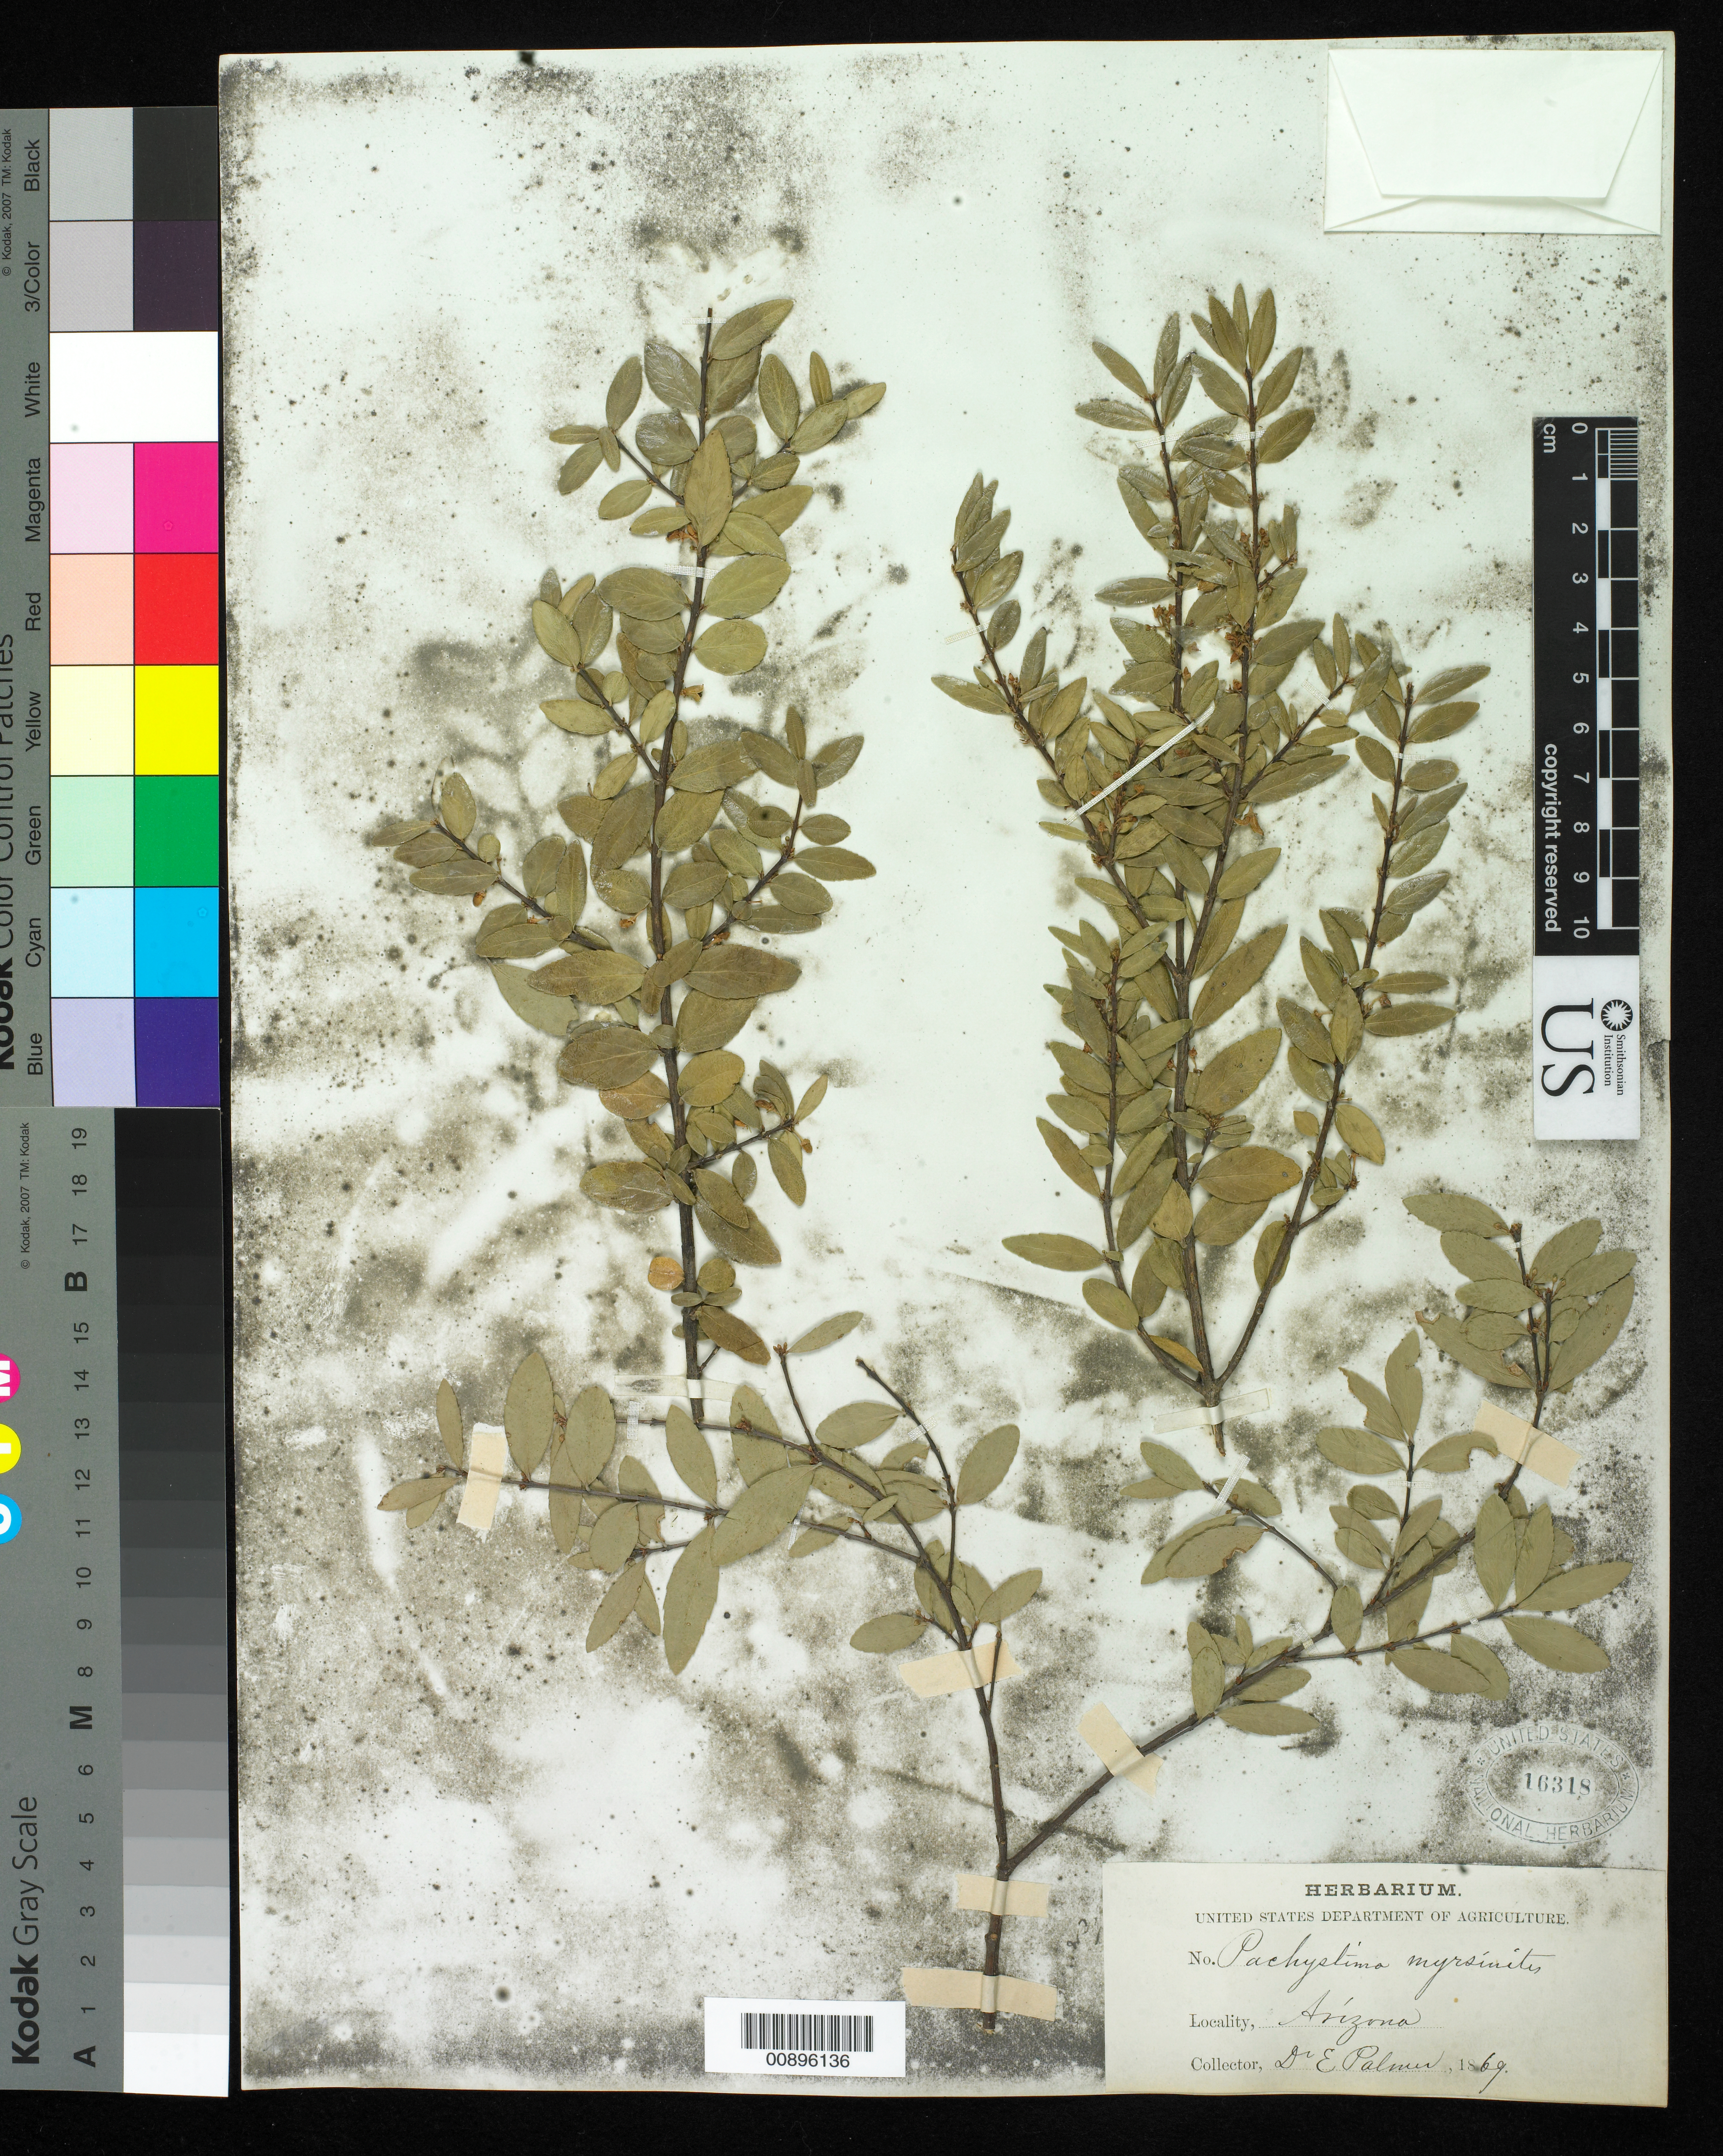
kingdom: Plantae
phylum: Tracheophyta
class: Magnoliopsida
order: Celastrales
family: Celastraceae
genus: Paxistima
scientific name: Paxistima myrsinites subsp. myrsinites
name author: (Pursh) Raf.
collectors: E. Palmer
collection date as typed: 1869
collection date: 1869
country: United States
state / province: Arizona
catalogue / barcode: US 16318